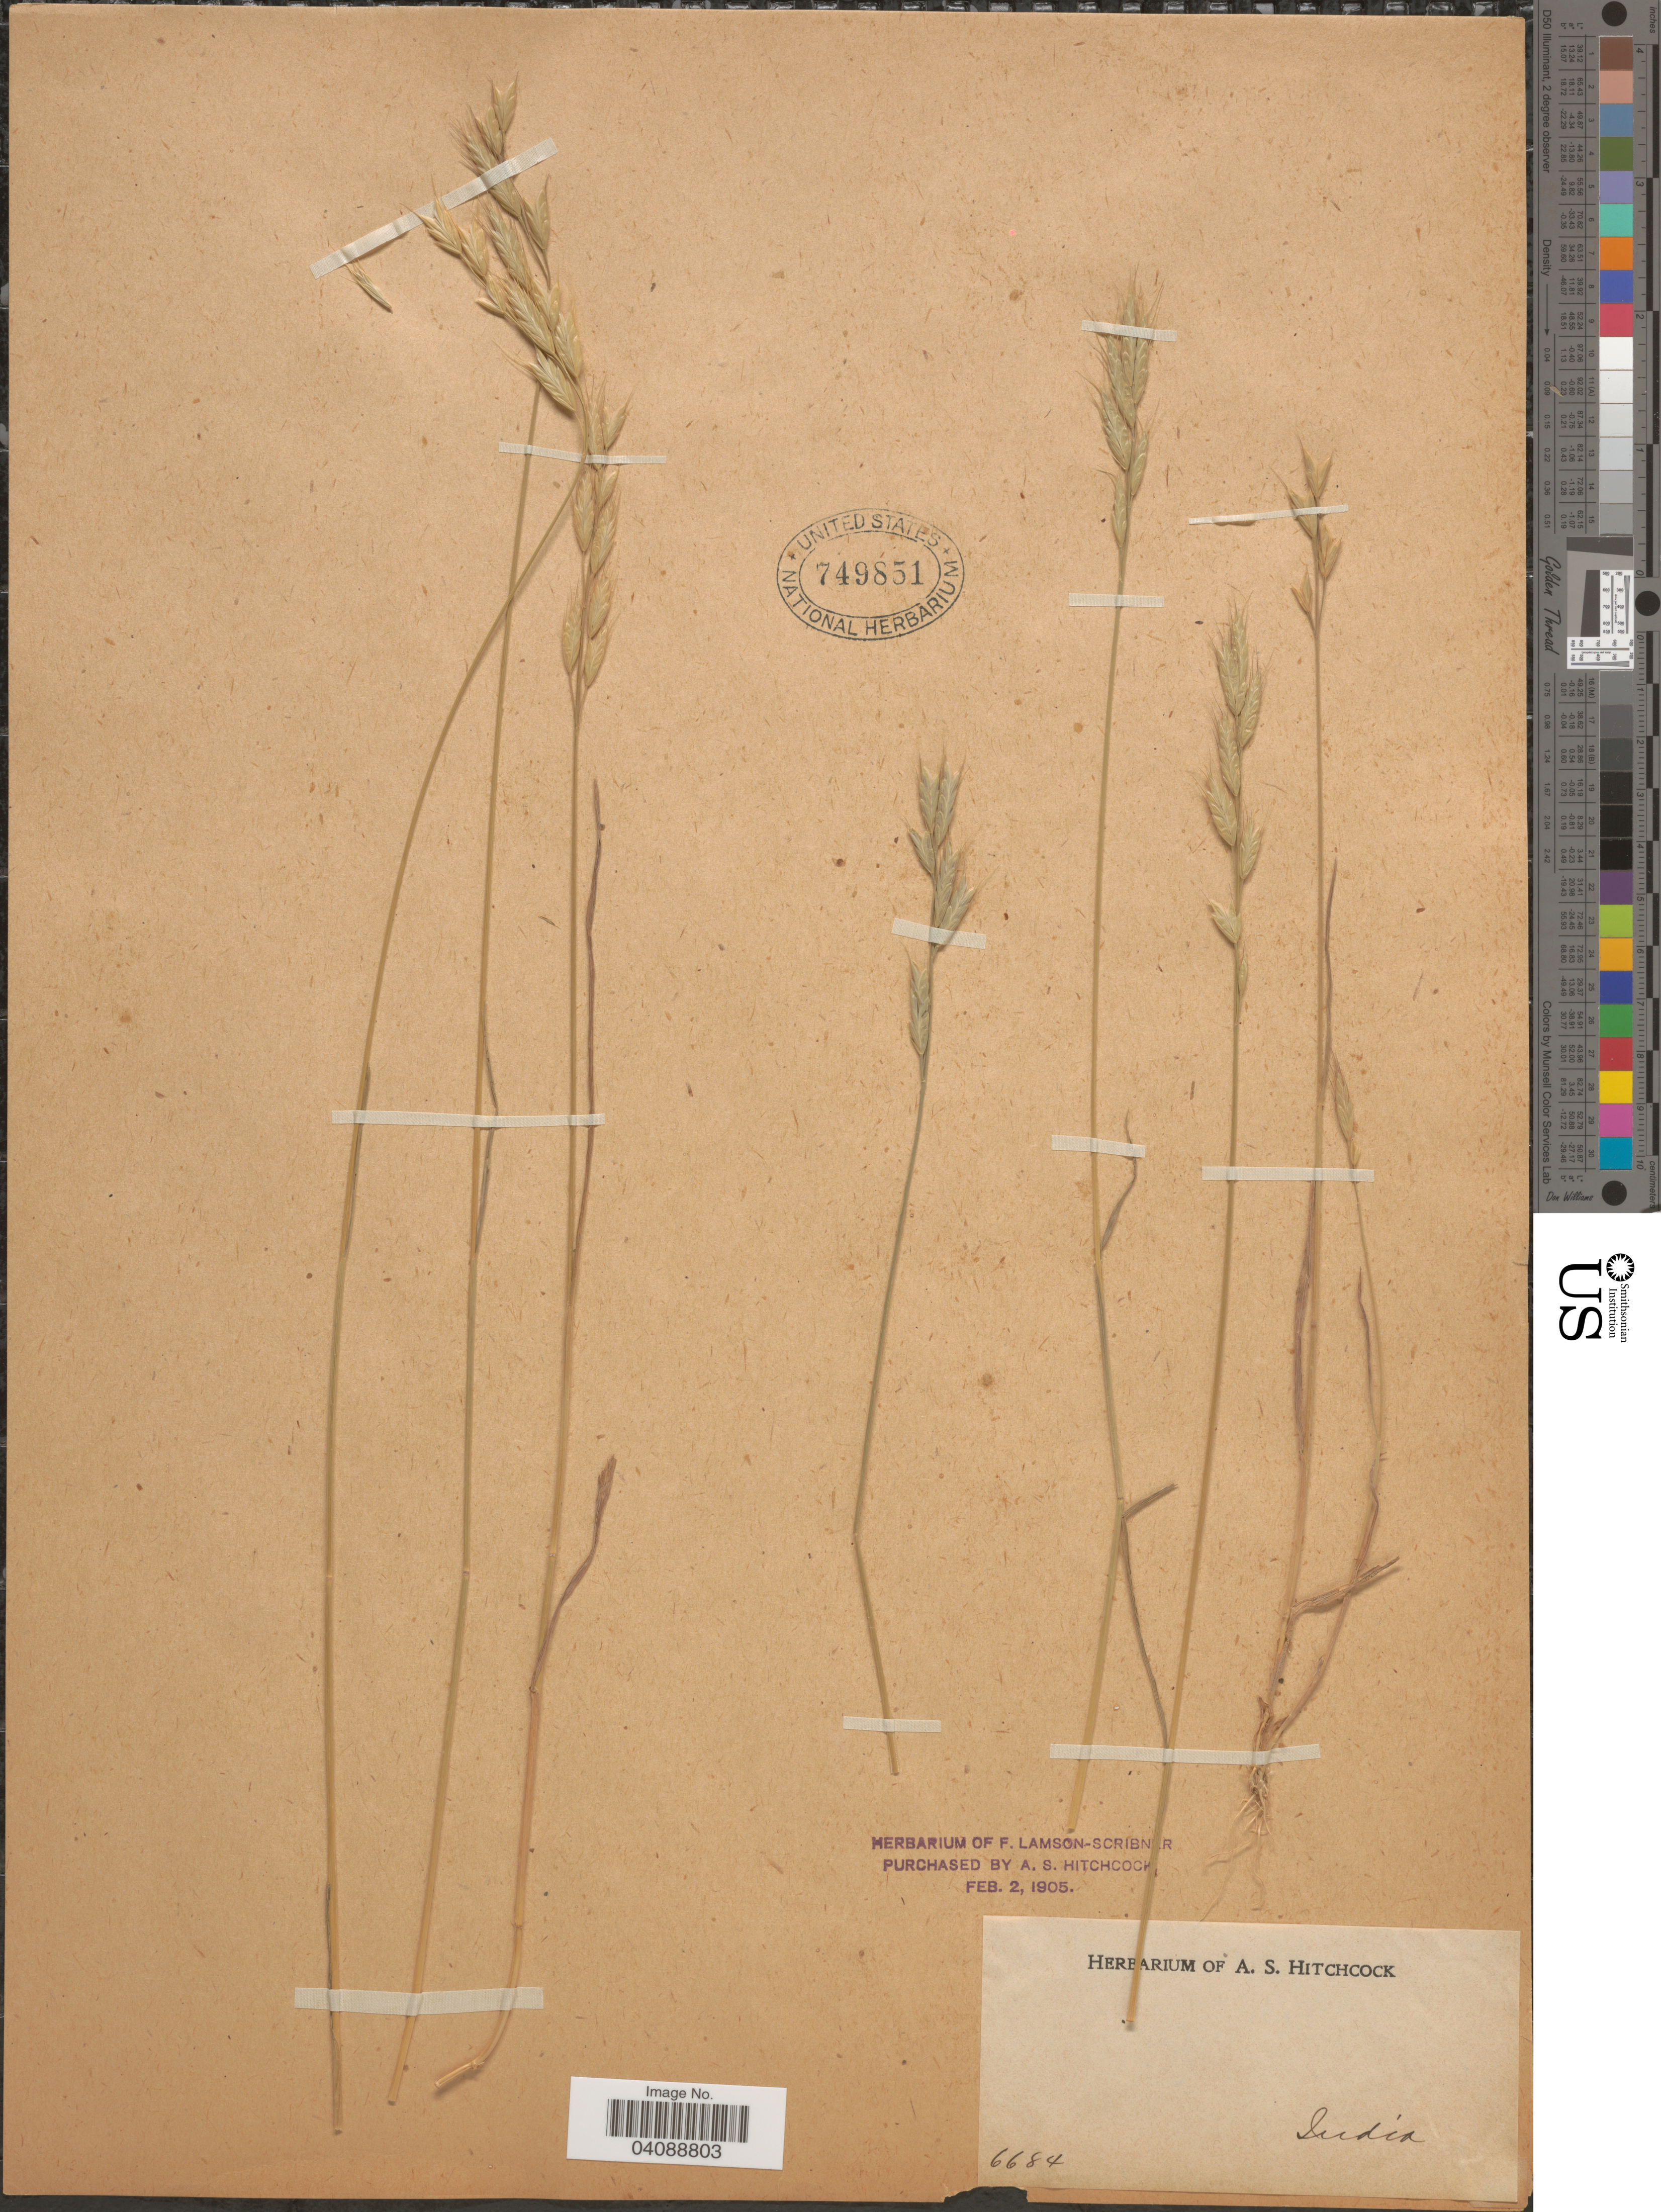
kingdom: Plantae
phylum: Tracheophyta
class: Liliopsida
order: Poales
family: Poaceae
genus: Bromus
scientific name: Bromus hordeaceus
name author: L.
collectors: Ex herb. A. S. Hitchcock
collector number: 6684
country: India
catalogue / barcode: US 749851